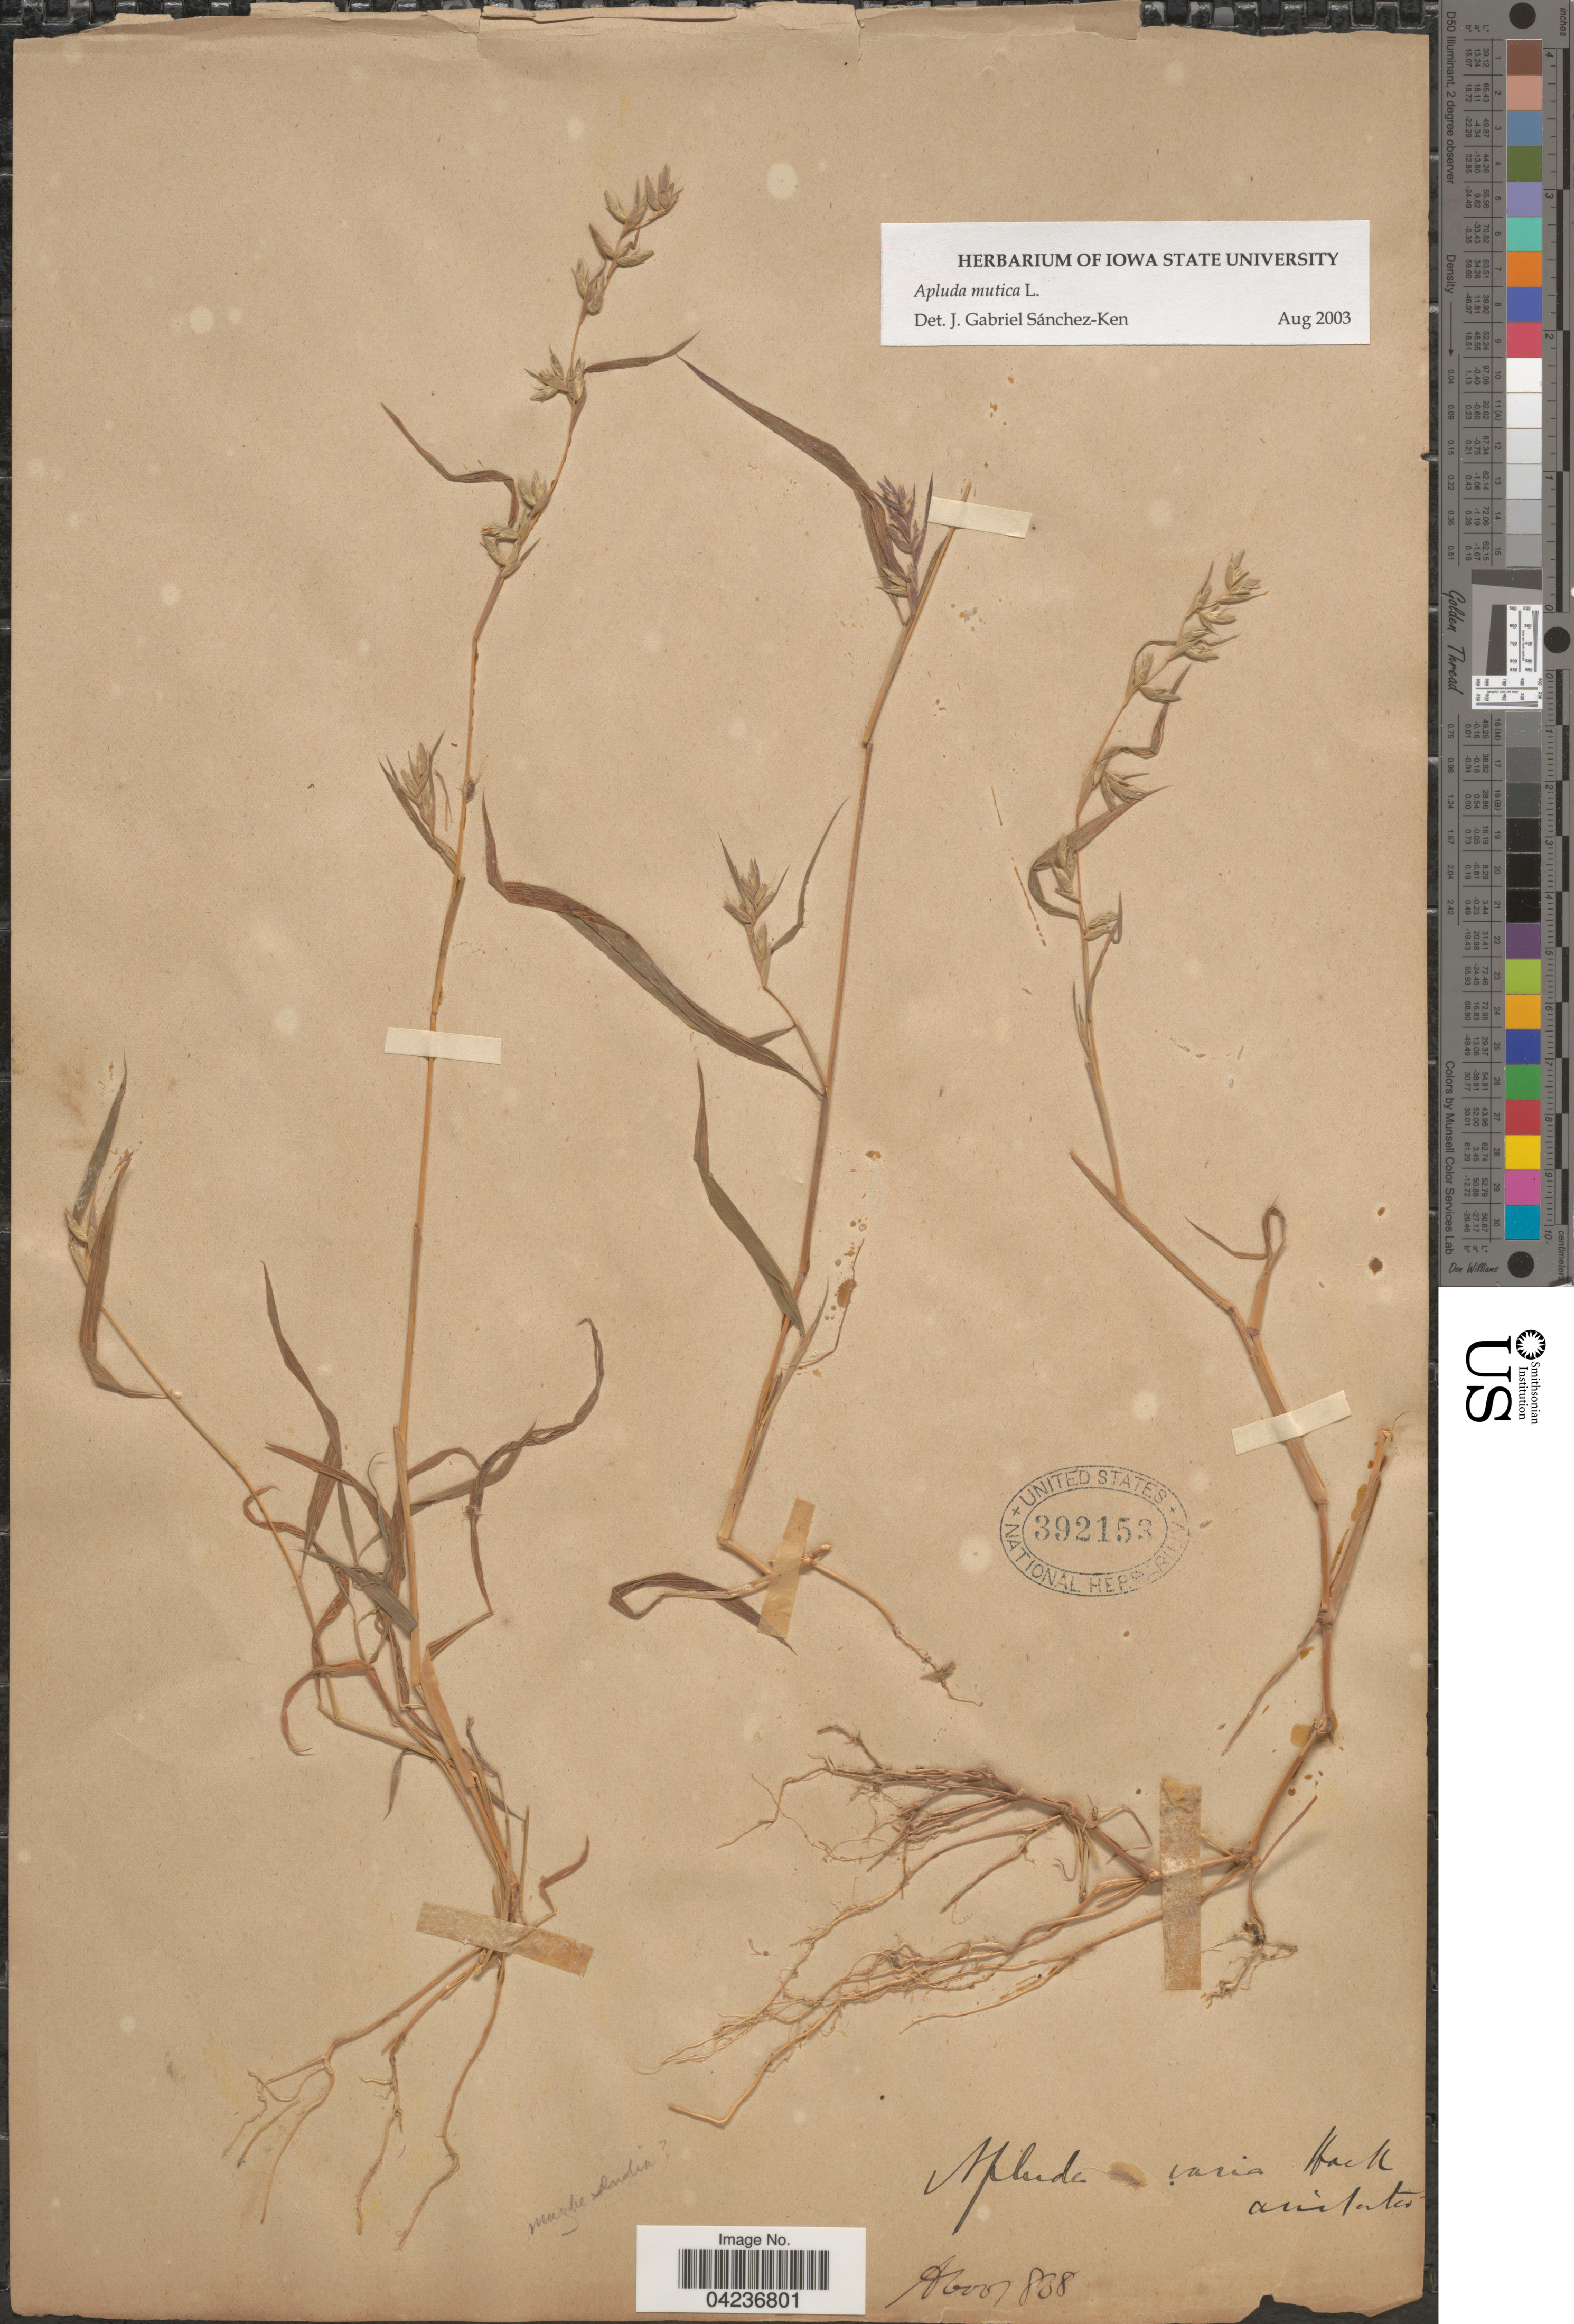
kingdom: Plantae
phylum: Tracheophyta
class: Liliopsida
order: Poales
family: Poaceae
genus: Apluda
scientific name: Apluda mutica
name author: L.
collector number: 838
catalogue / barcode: US 392153